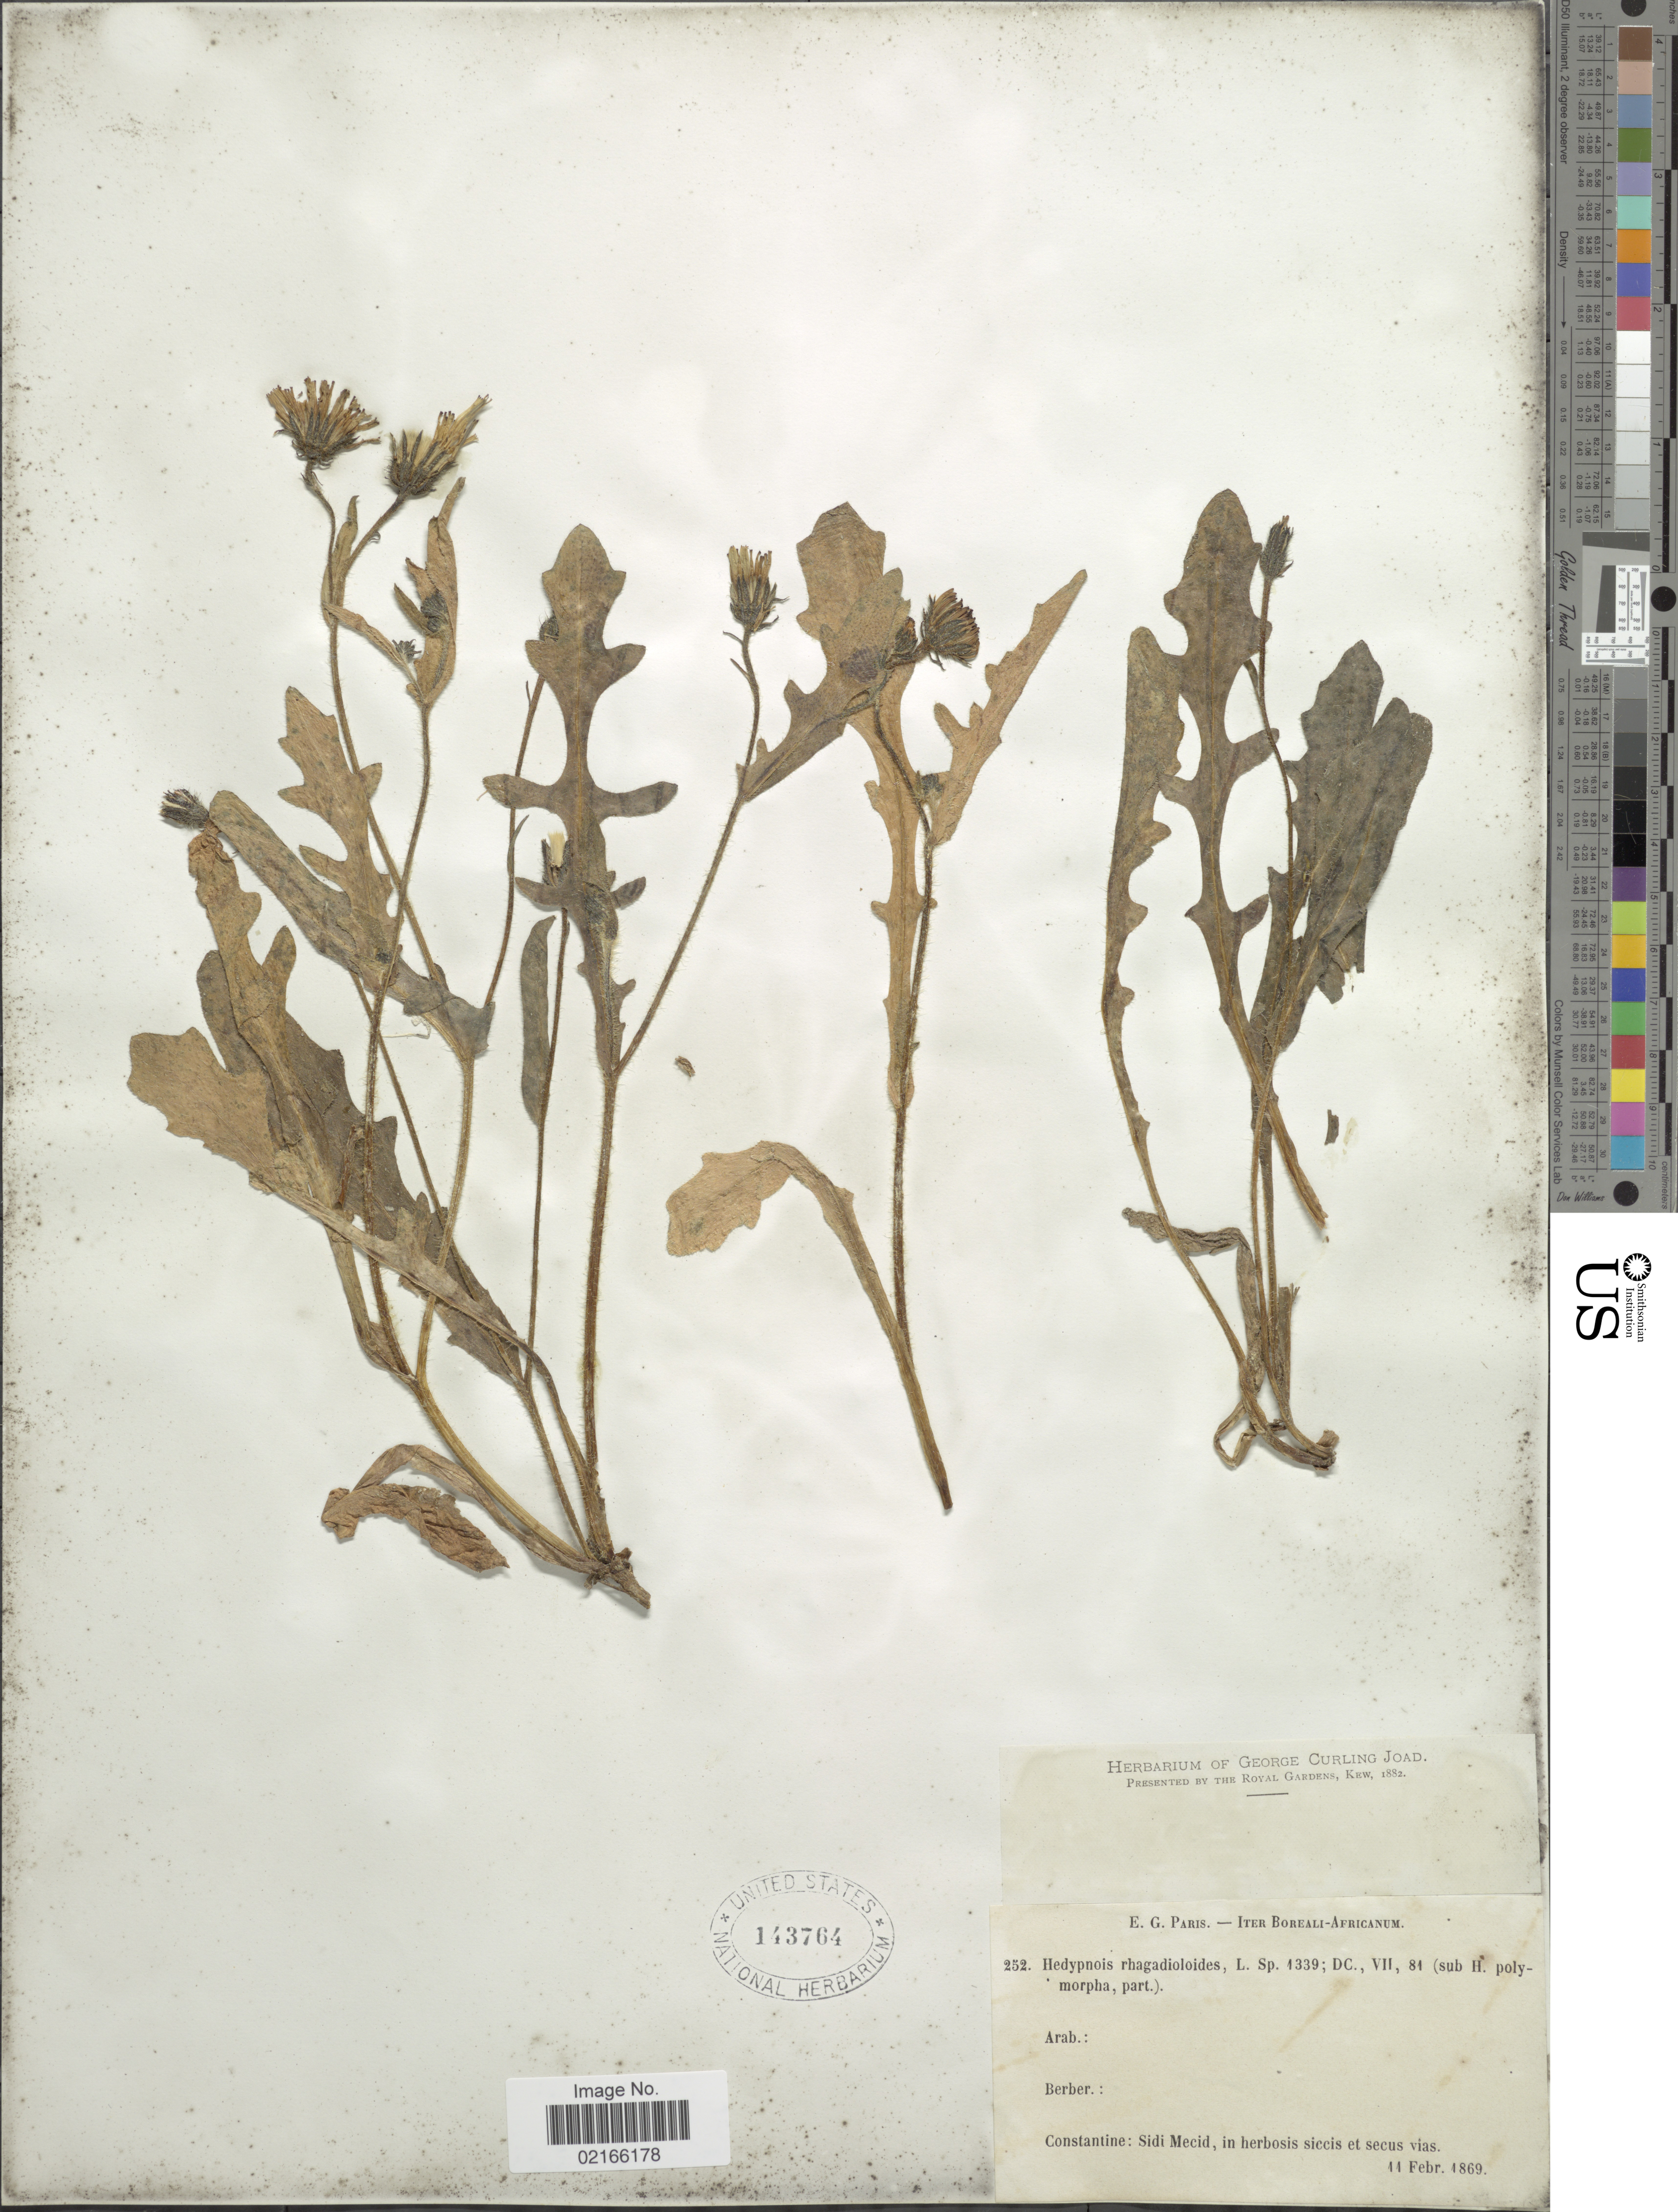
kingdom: Plantae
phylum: Tracheophyta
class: Magnoliopsida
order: Asterales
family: Asteraceae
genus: Hedypnois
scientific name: Hedypnois rhagadioloides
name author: (L.) F.W. Schmidt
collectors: Paris, E.G.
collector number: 252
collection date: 1869-02-11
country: Algeria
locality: Boreali-Africanum. Constantine: Sidi Mecid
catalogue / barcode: US 143764